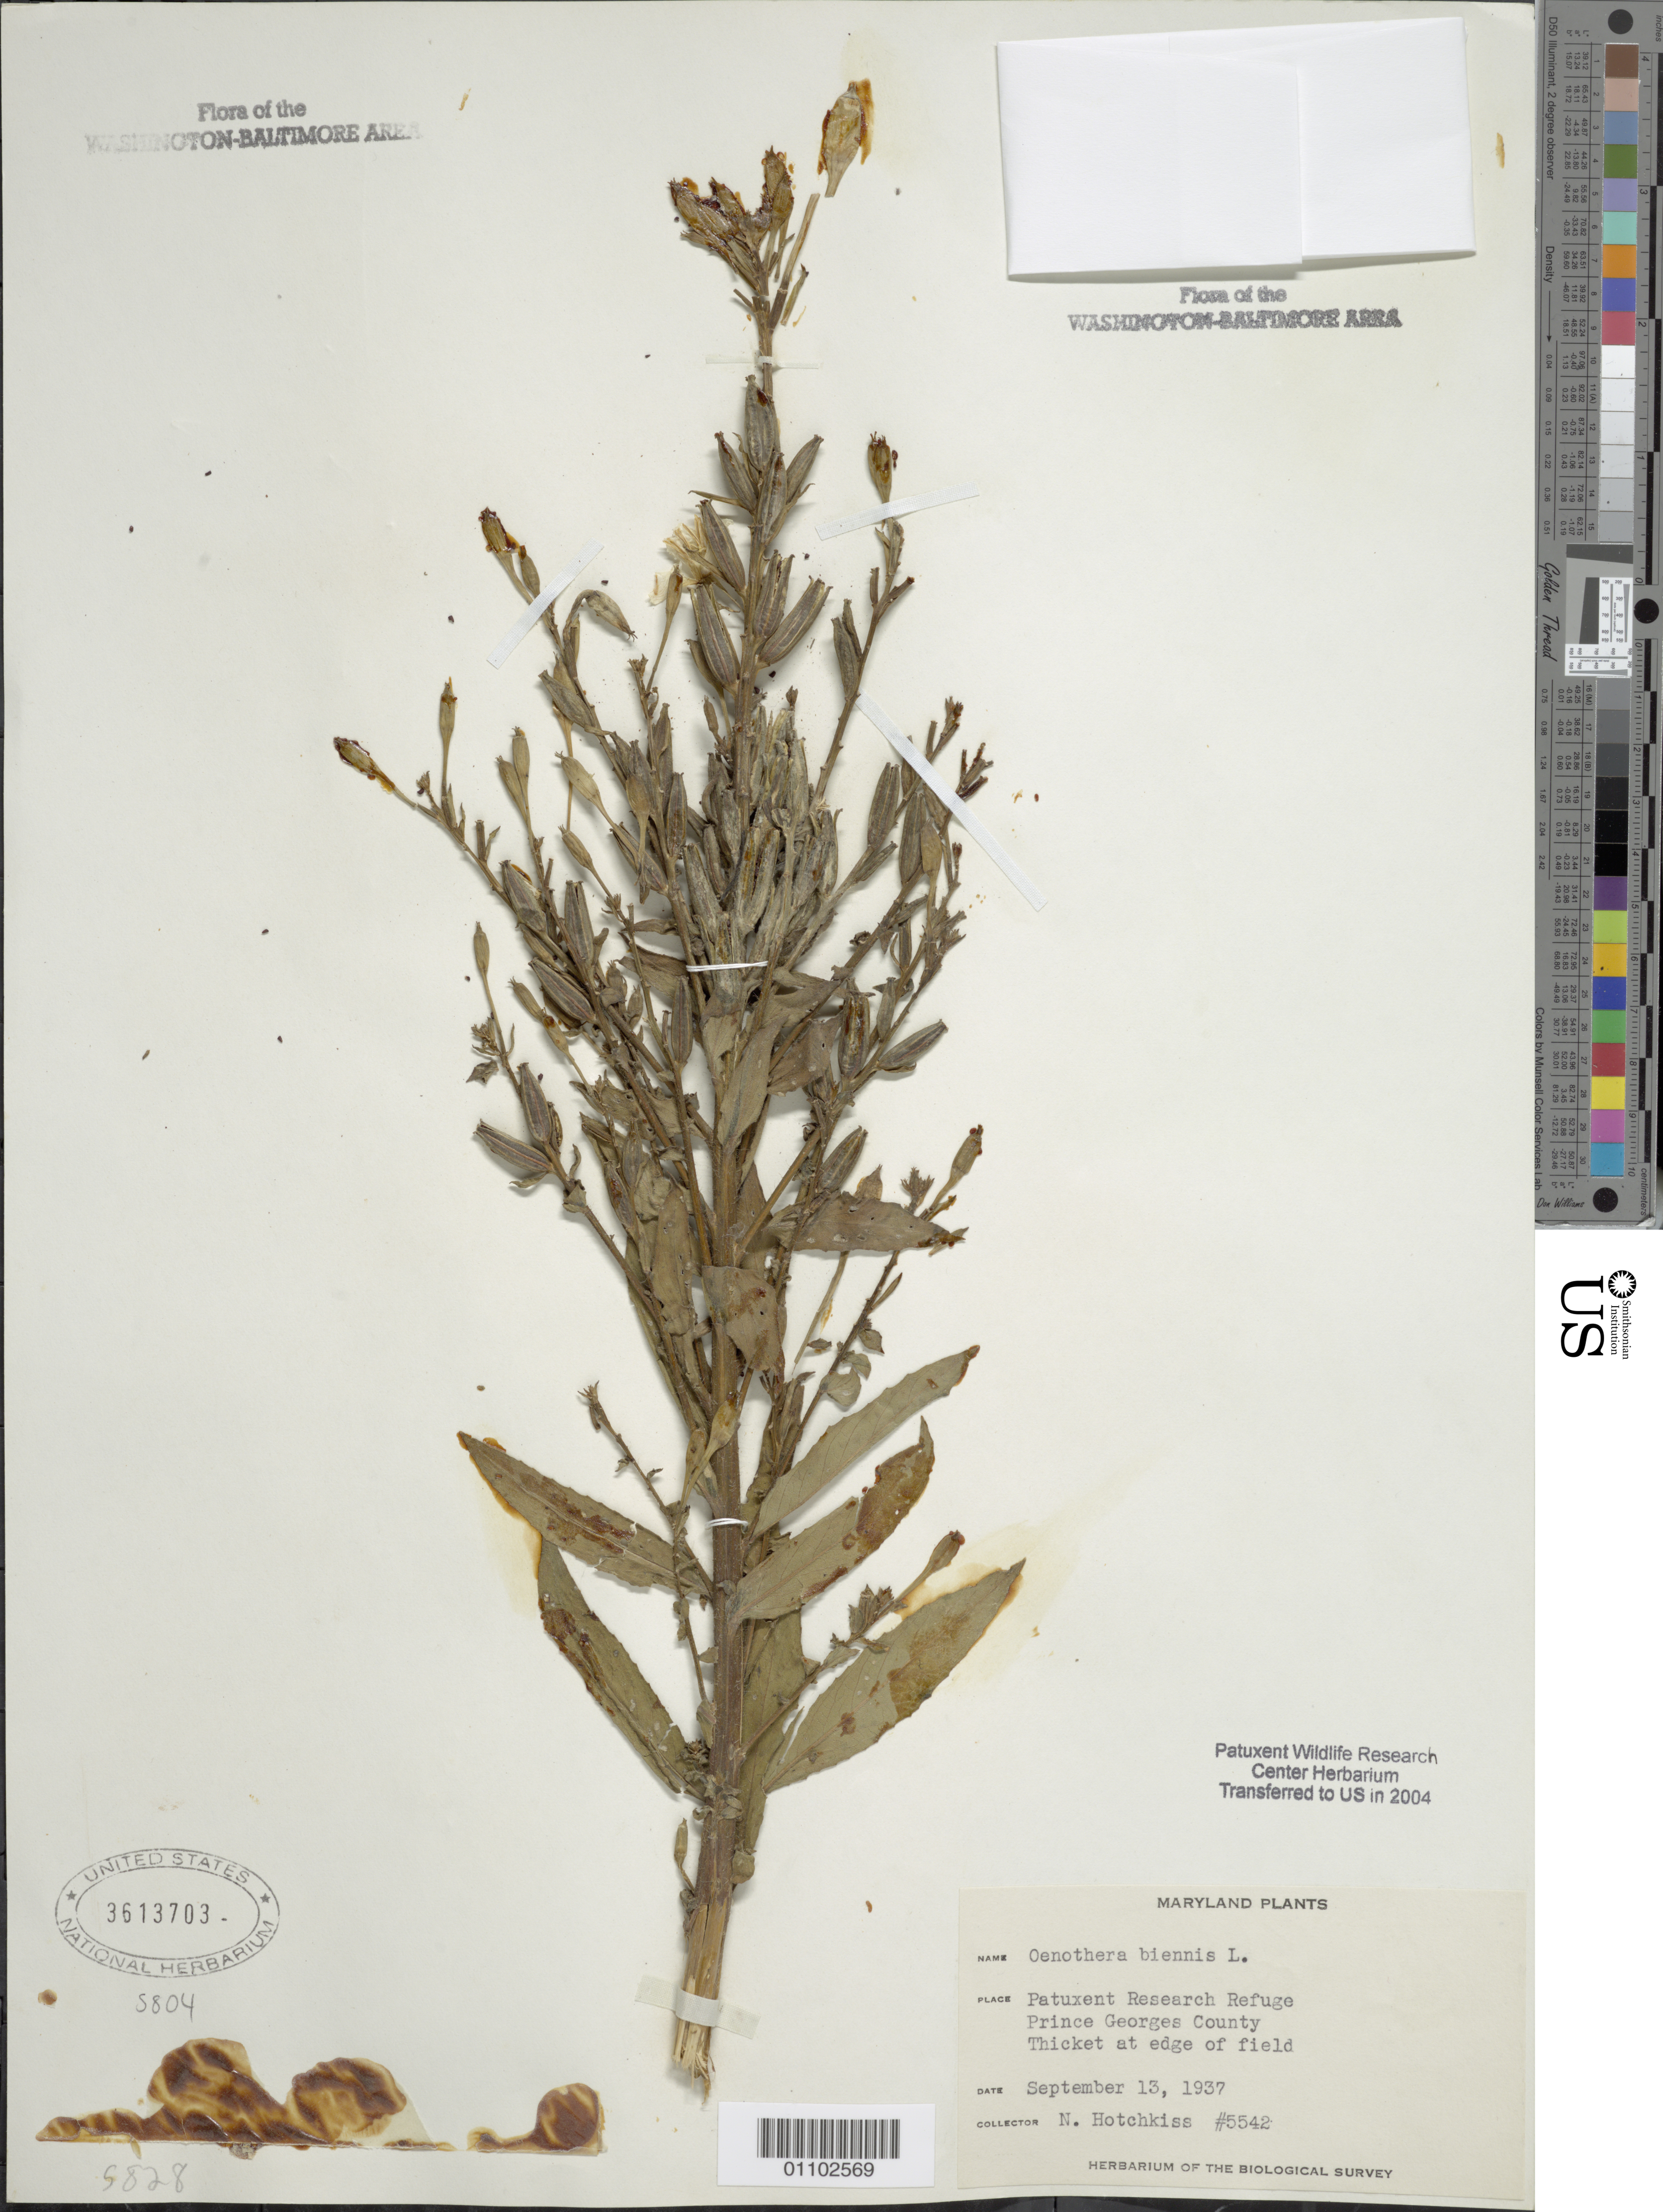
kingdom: Plantae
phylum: Tracheophyta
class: Magnoliopsida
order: Myrtales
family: Onagraceae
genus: Oenothera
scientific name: Oenothera biennis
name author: L.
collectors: N. Hotchkiss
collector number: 5542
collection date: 1937-09-13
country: United States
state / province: Maryland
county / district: Prince George's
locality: Patuxent Research Refuge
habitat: Thicket at edge of field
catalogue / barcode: US 3613703